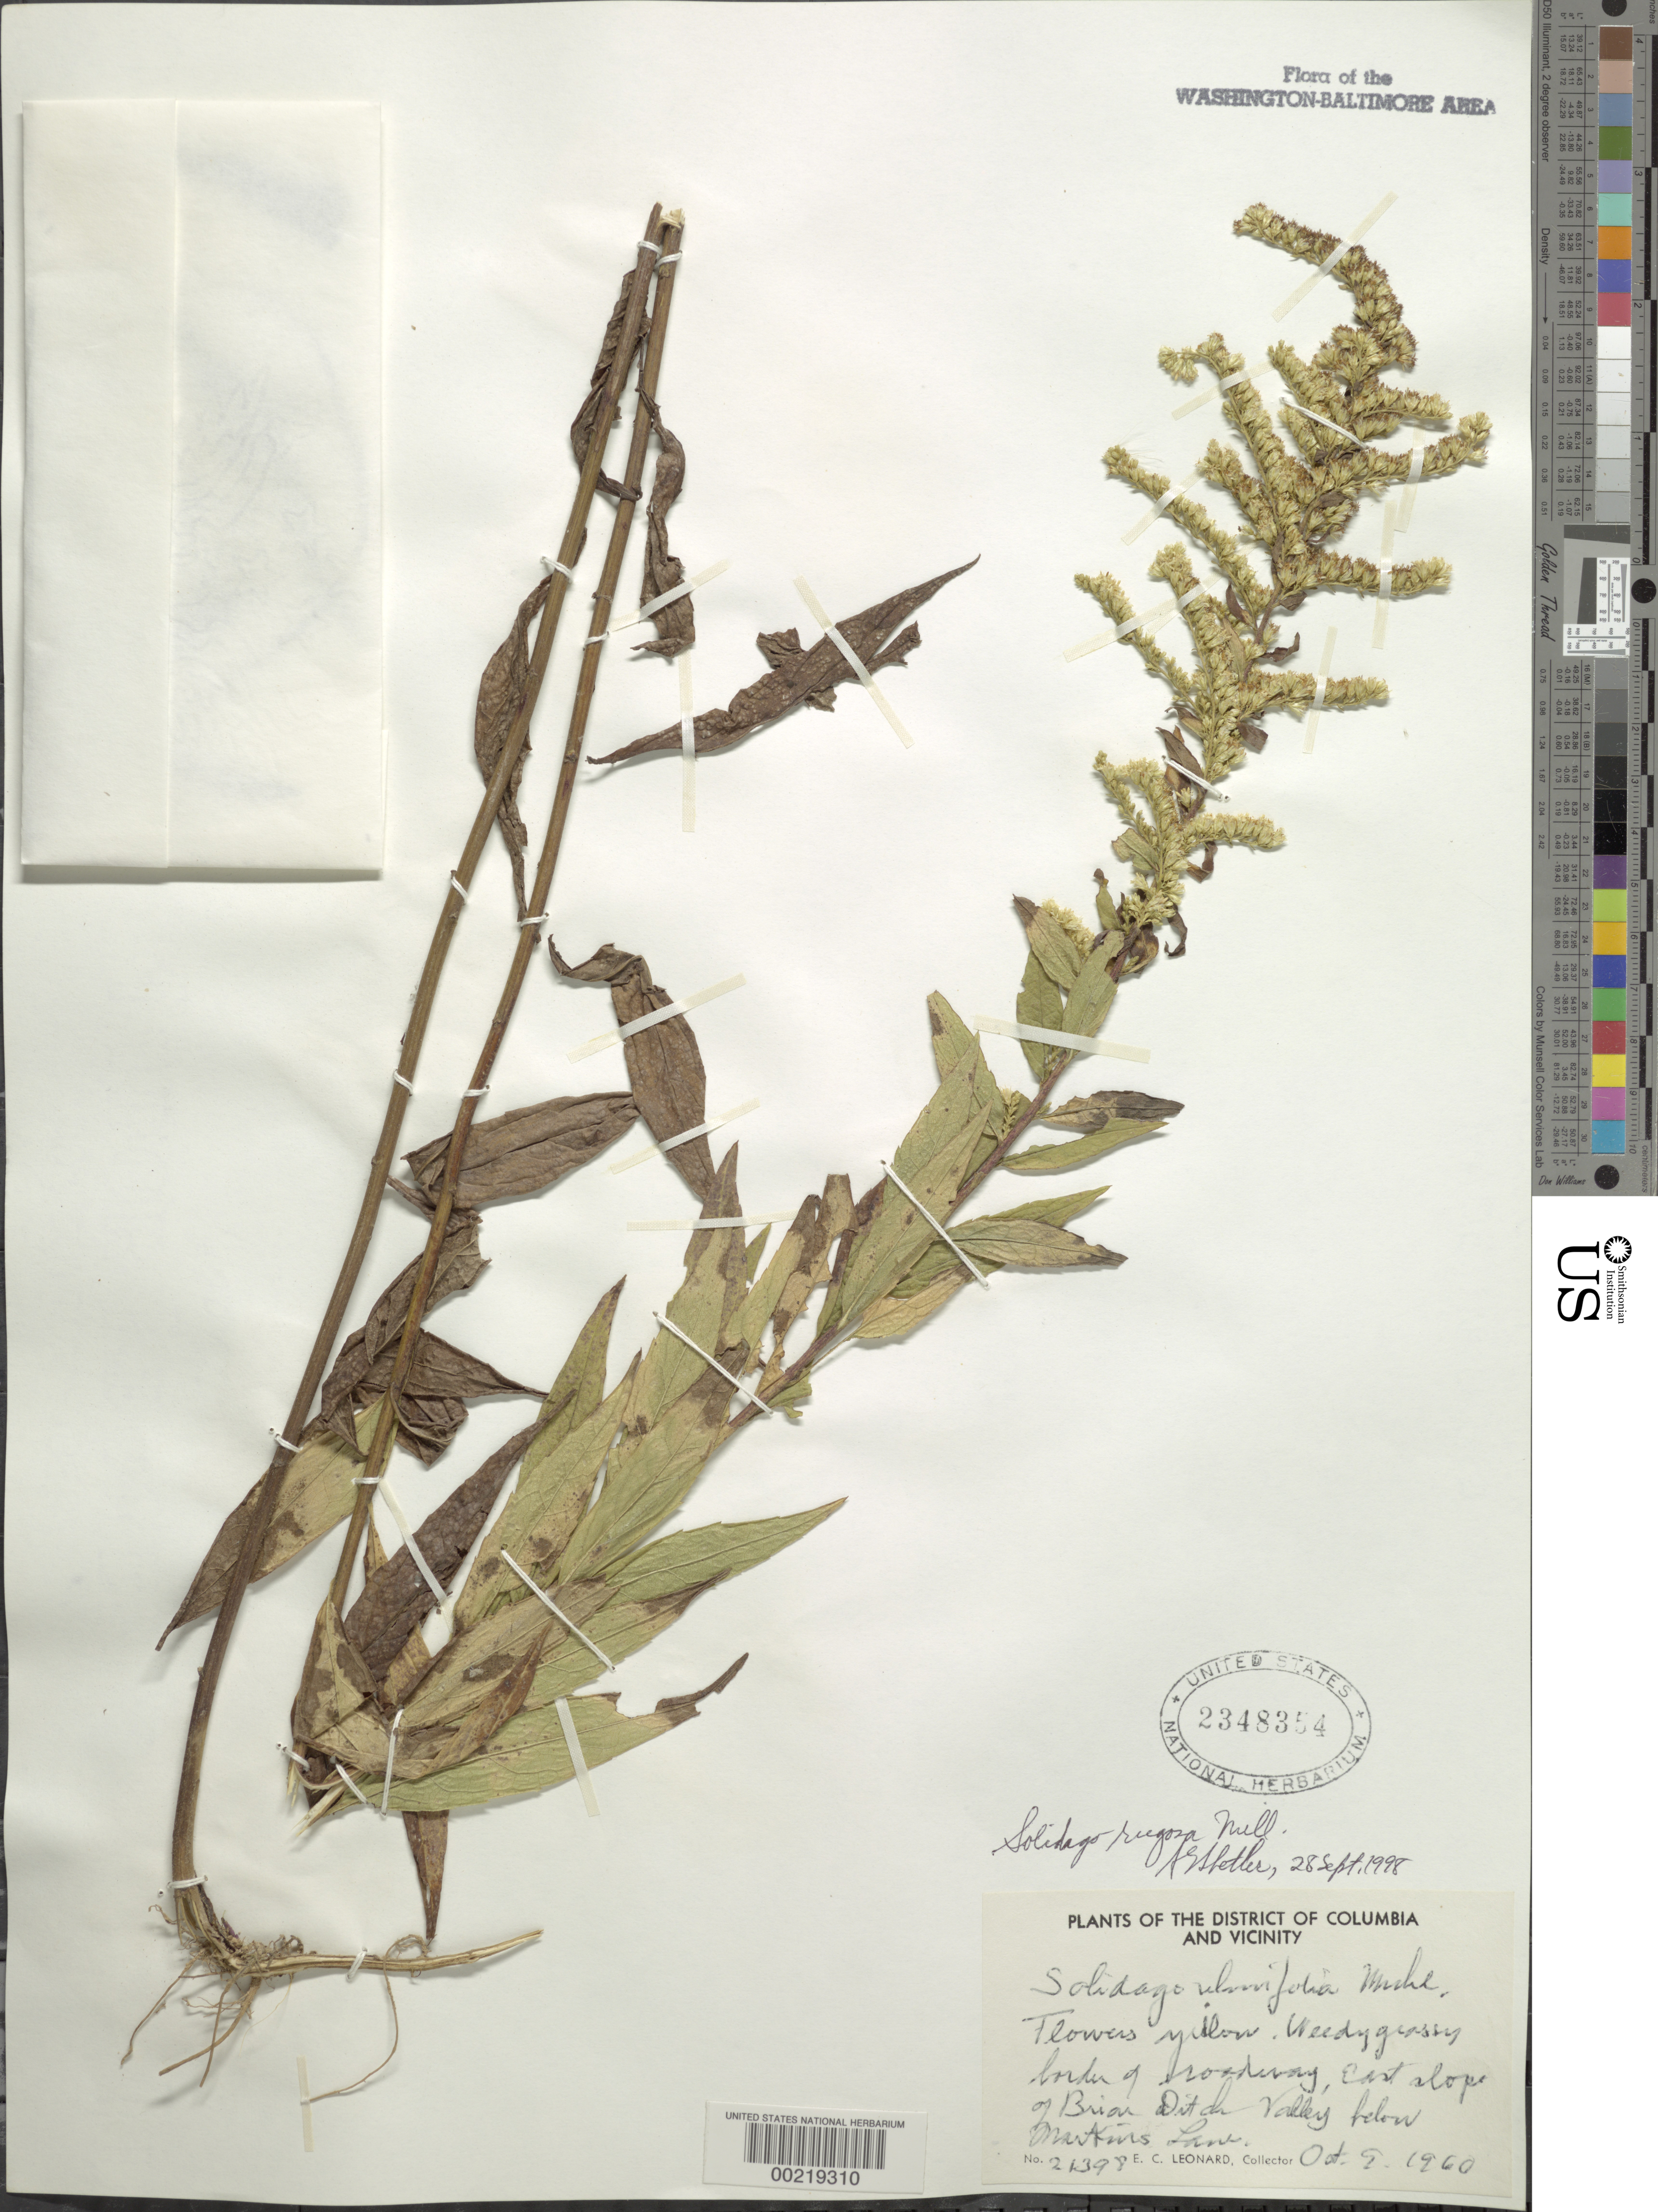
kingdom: Plantae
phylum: Tracheophyta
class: Magnoliopsida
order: Asterales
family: Asteraceae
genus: Solidago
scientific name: Solidago rugosa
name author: Mill.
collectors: E. C. Leonard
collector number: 21398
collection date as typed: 09 Oct 1960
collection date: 1960-10-09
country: United States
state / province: Maryland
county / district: Prince George's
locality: Briar Ditch Valley below Martins Lane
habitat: Weedy roadside clearing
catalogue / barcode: US 2348354